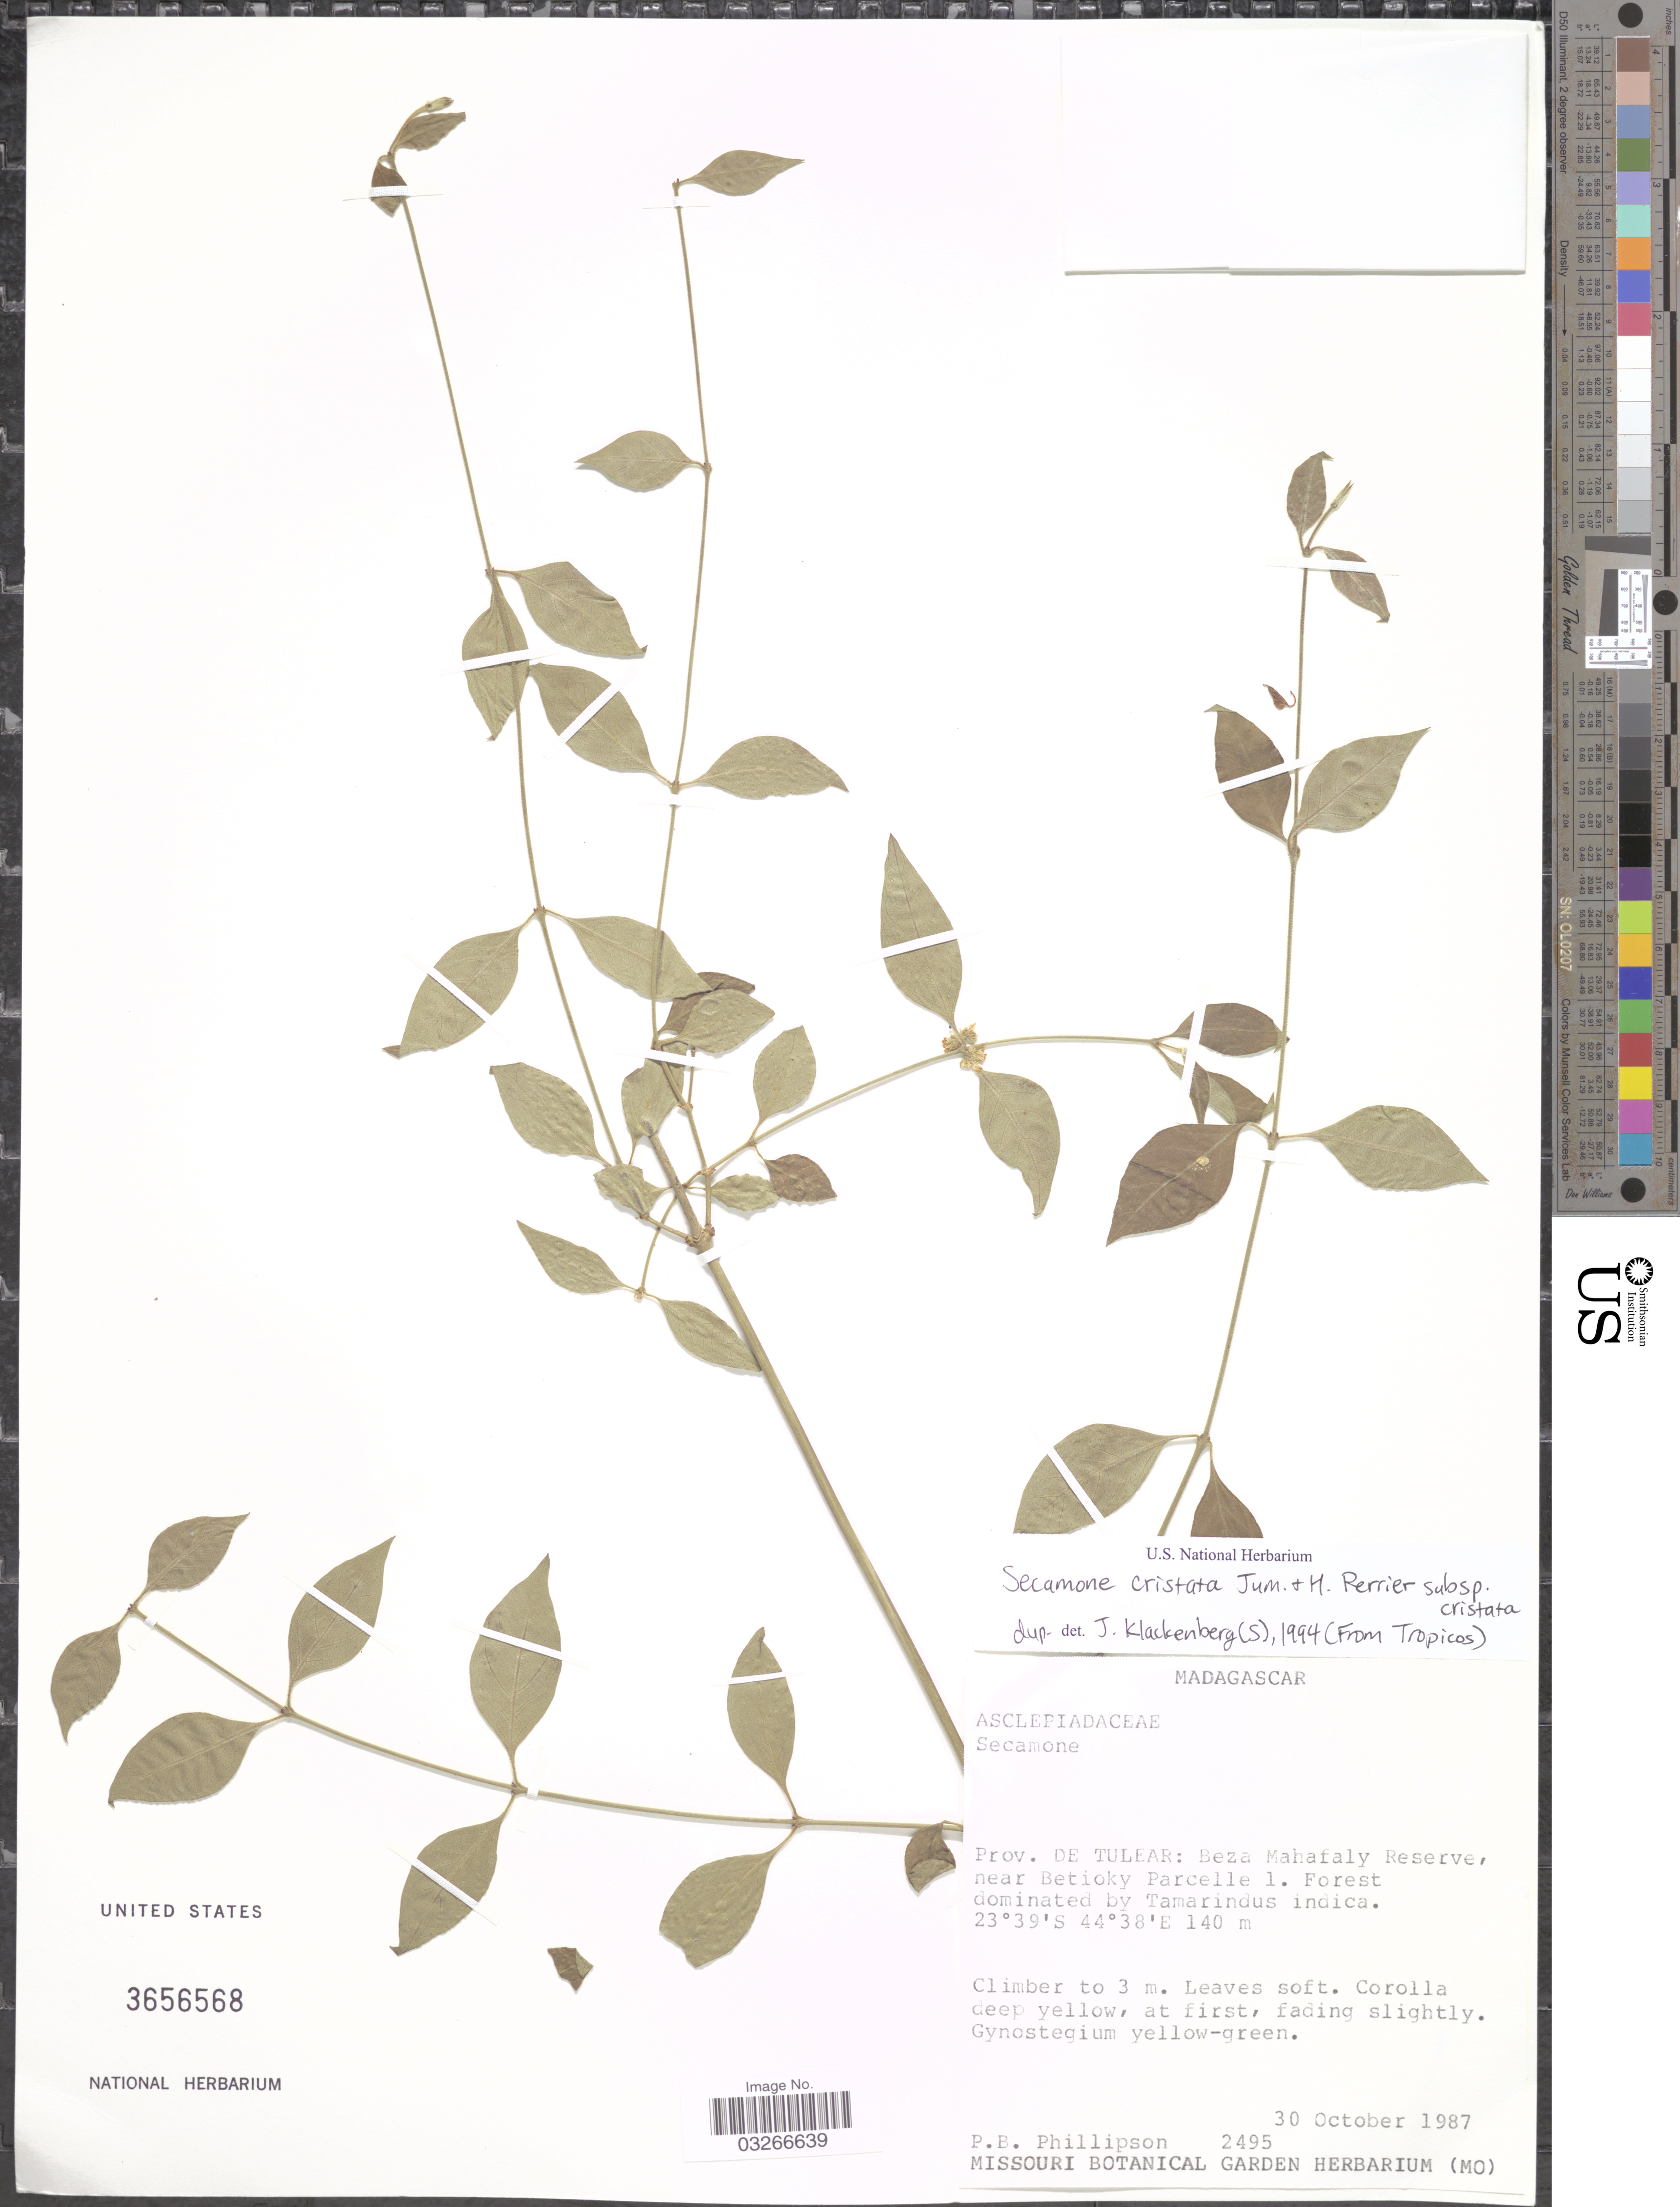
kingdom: Plantae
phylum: Tracheophyta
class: Magnoliopsida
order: Gentianales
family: Apocynaceae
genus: Secamone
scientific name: Secamone cristata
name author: Jum. & H. Perrier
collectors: P. B. Phillipson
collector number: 2495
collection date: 1987-10-30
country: Madagascar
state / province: Atsimo-Andrefana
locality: Prov. de Tulear: Beza Mahafaly Reserve, near Betioky Parcelle 1.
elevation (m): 140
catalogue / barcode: US 3656568